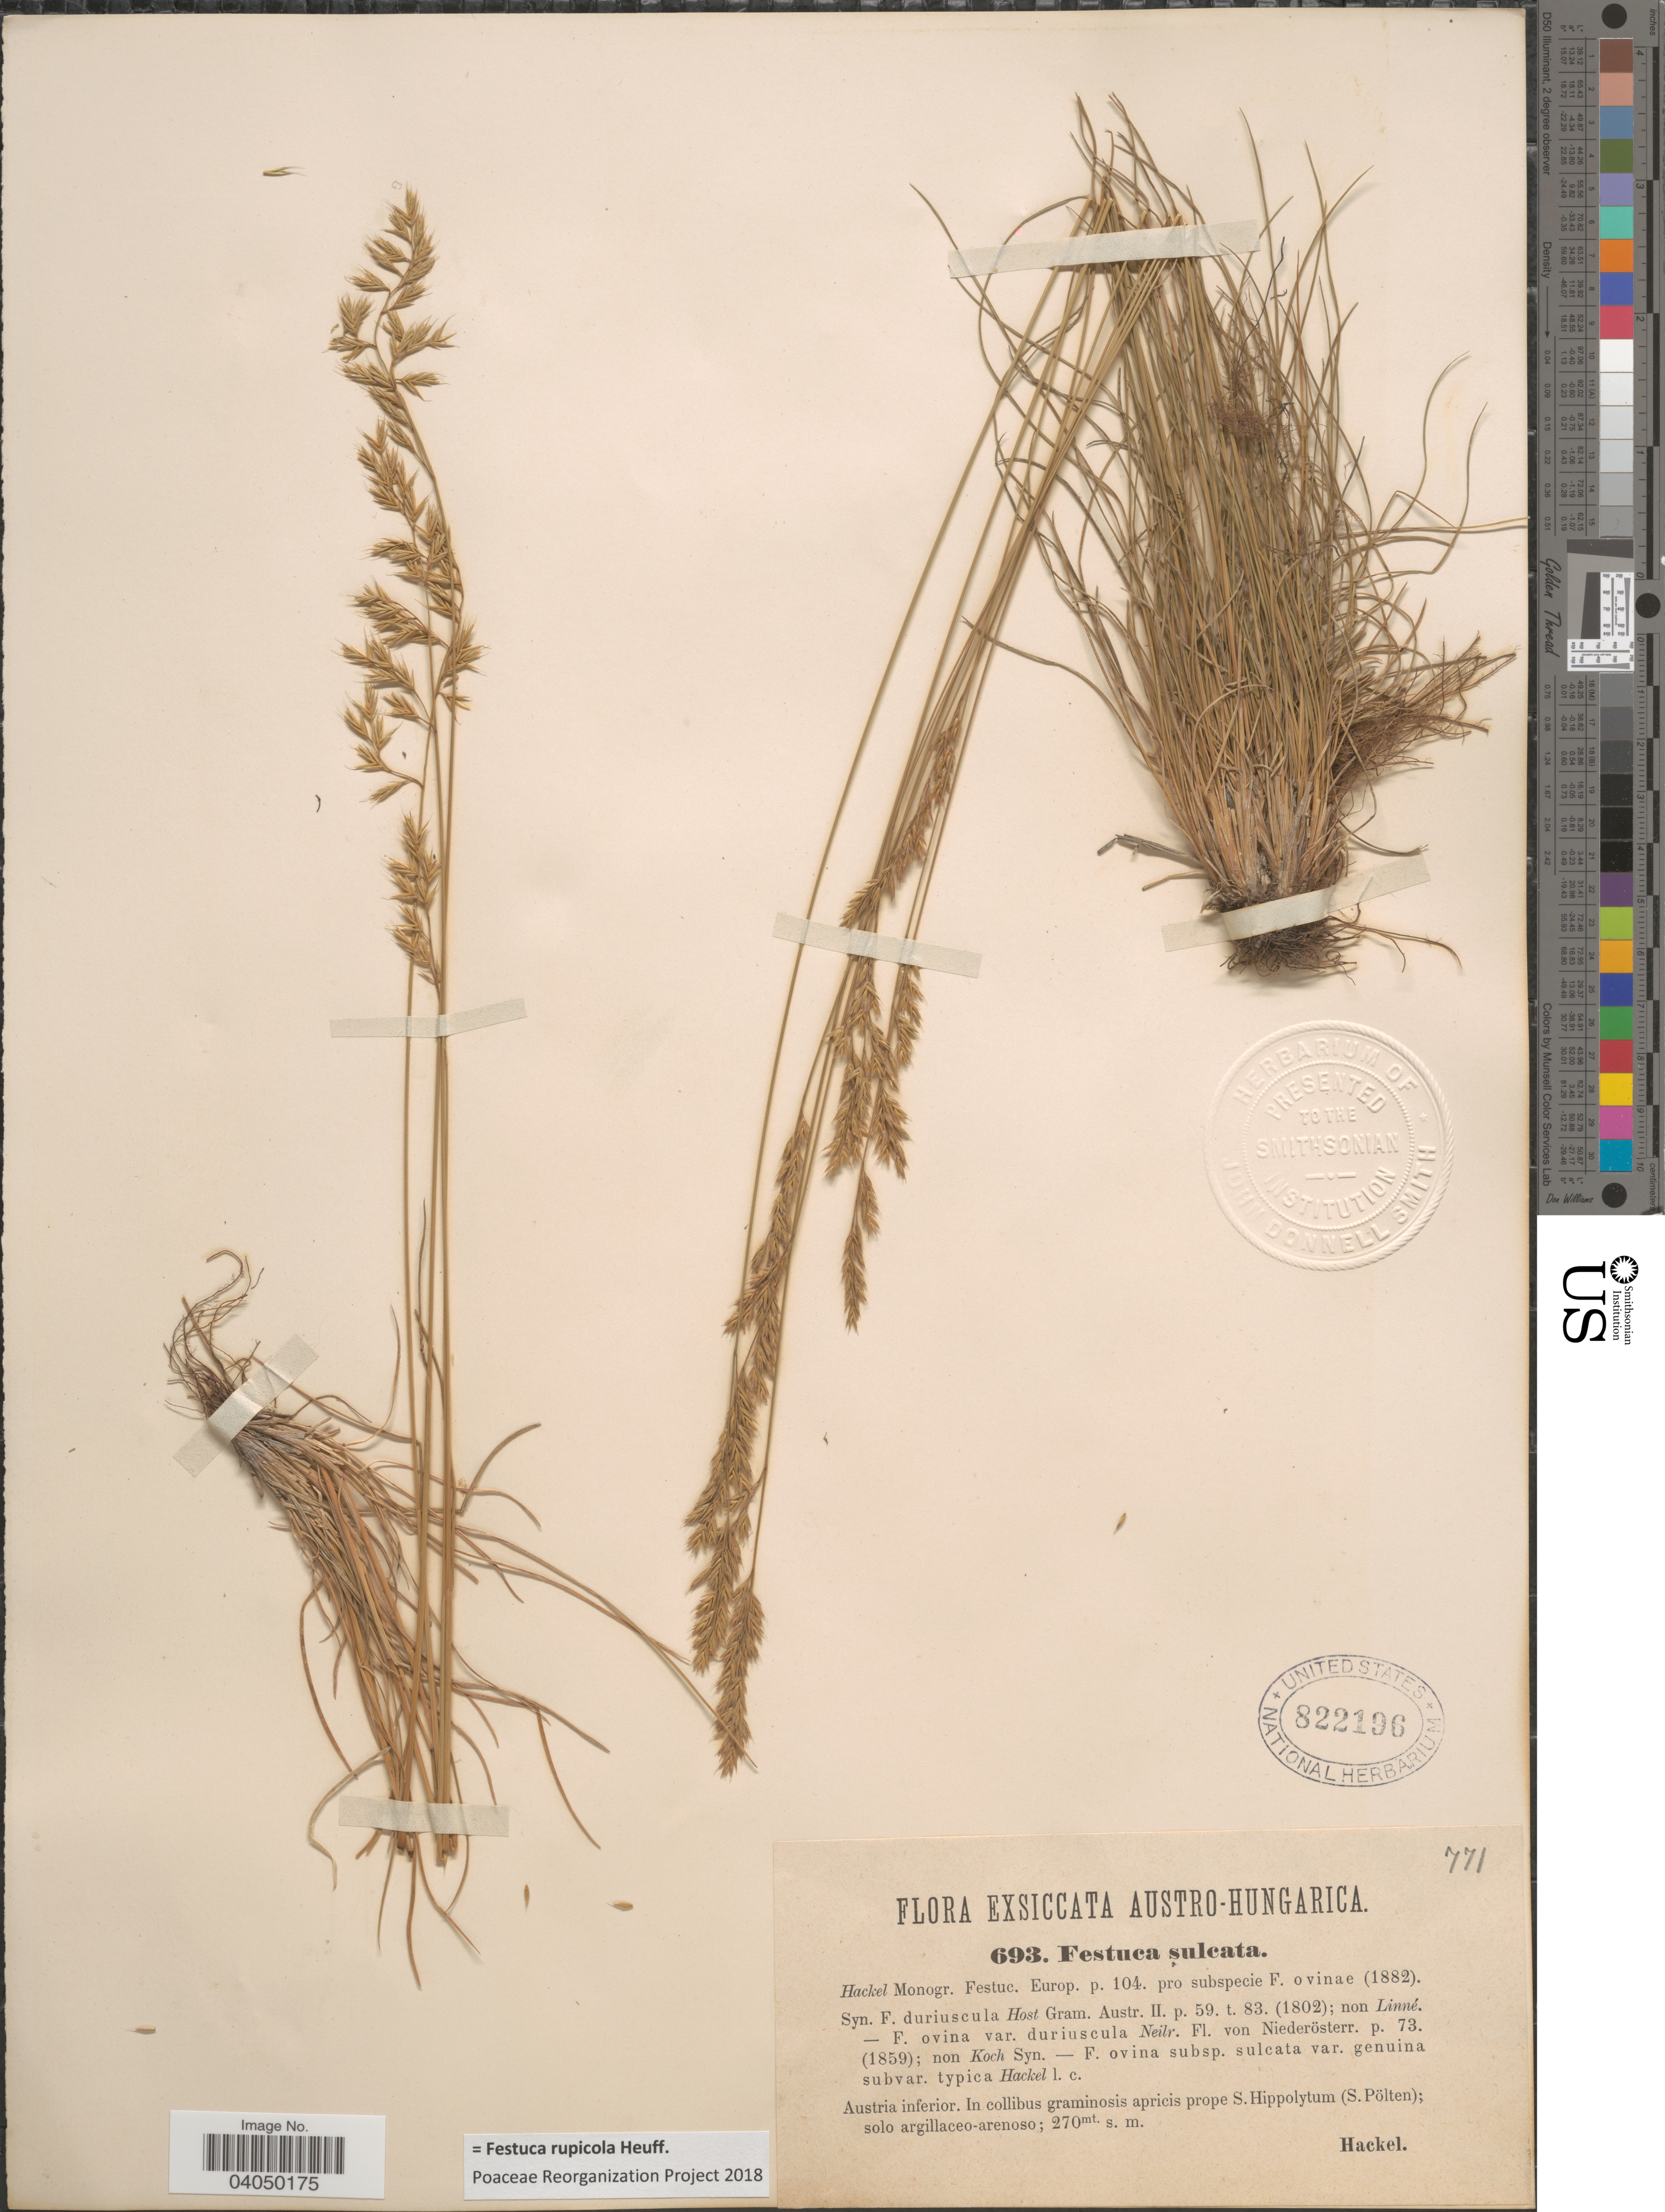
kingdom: Plantae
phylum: Tracheophyta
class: Liliopsida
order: Poales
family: Poaceae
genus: Festuca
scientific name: Festuca rupicola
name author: Heuff.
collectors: -. Hackel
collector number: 693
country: Austria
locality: Austro-Hungarica. Austria inferior. In collibus graminosis apricis prope S. Hippolytum (S. Pölten).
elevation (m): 270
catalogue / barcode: US 822196